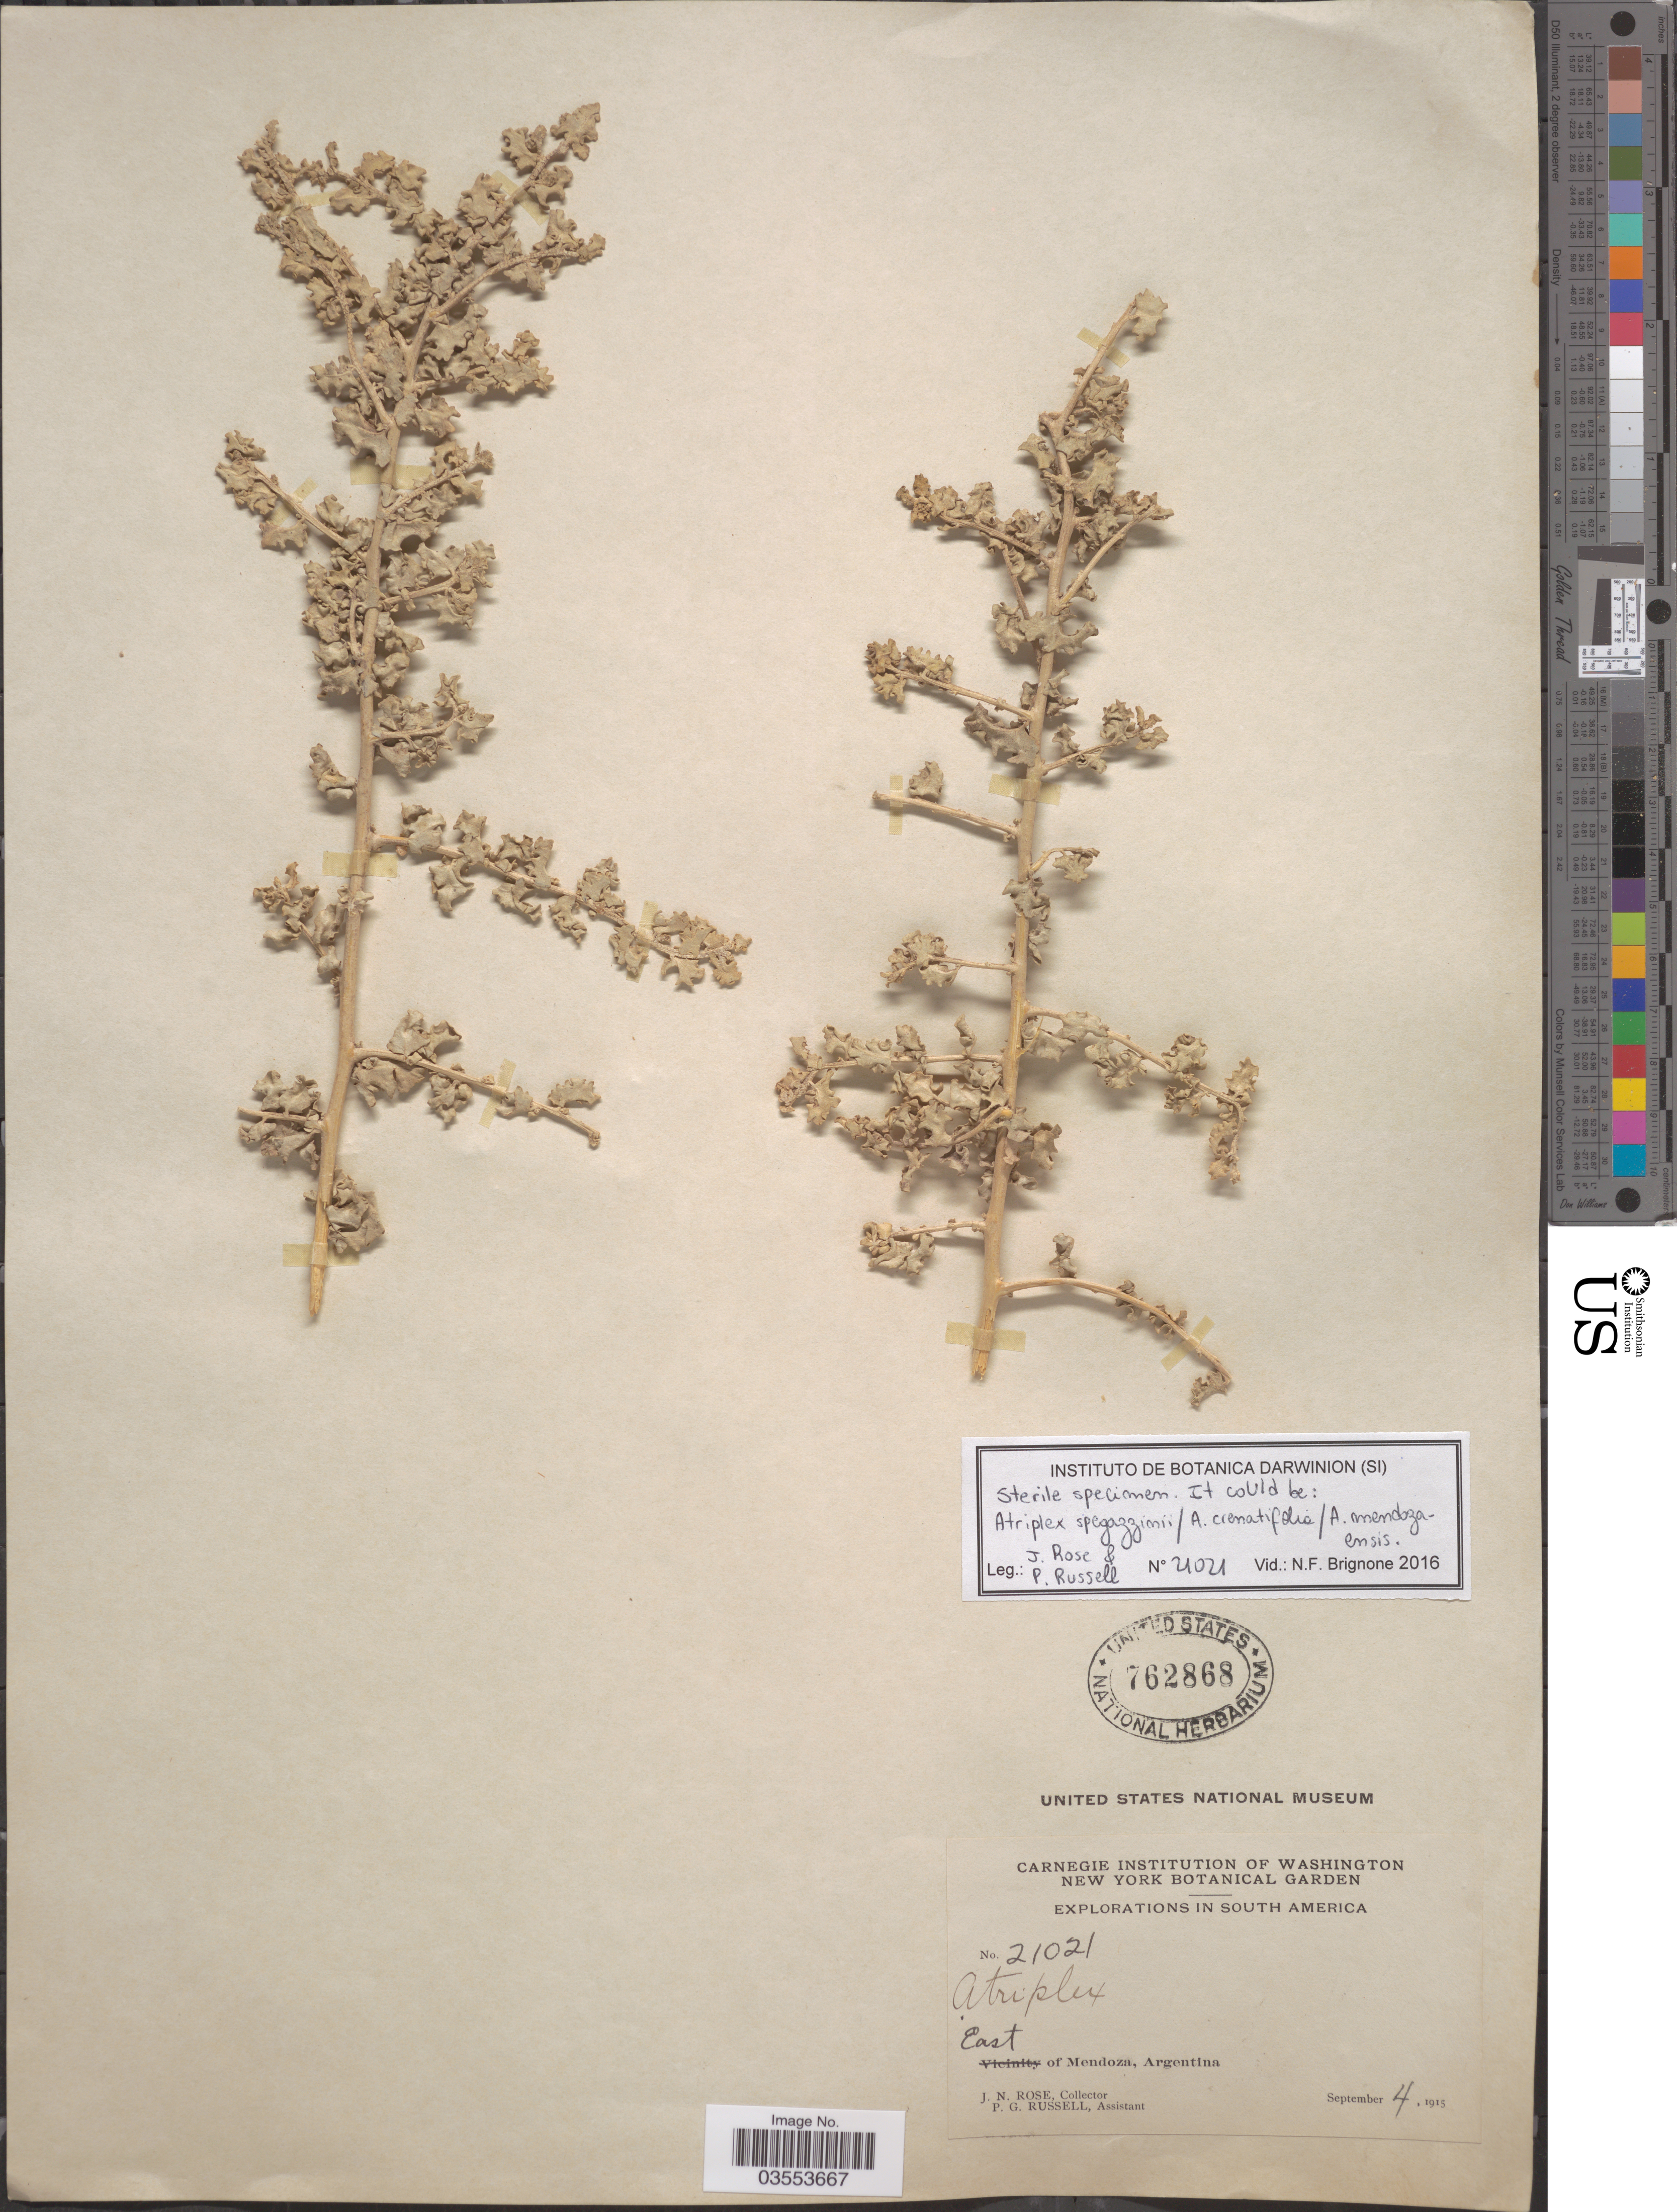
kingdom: Plantae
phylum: Tracheophyta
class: Magnoliopsida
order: Caryophyllales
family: Amaranthaceae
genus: Atriplex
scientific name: Atriplex sp.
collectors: J. N. Rose & P. G. Russell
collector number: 21021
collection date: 1915-09-04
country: Argentina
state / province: Mendoza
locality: East of Mendoza.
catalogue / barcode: US 762868